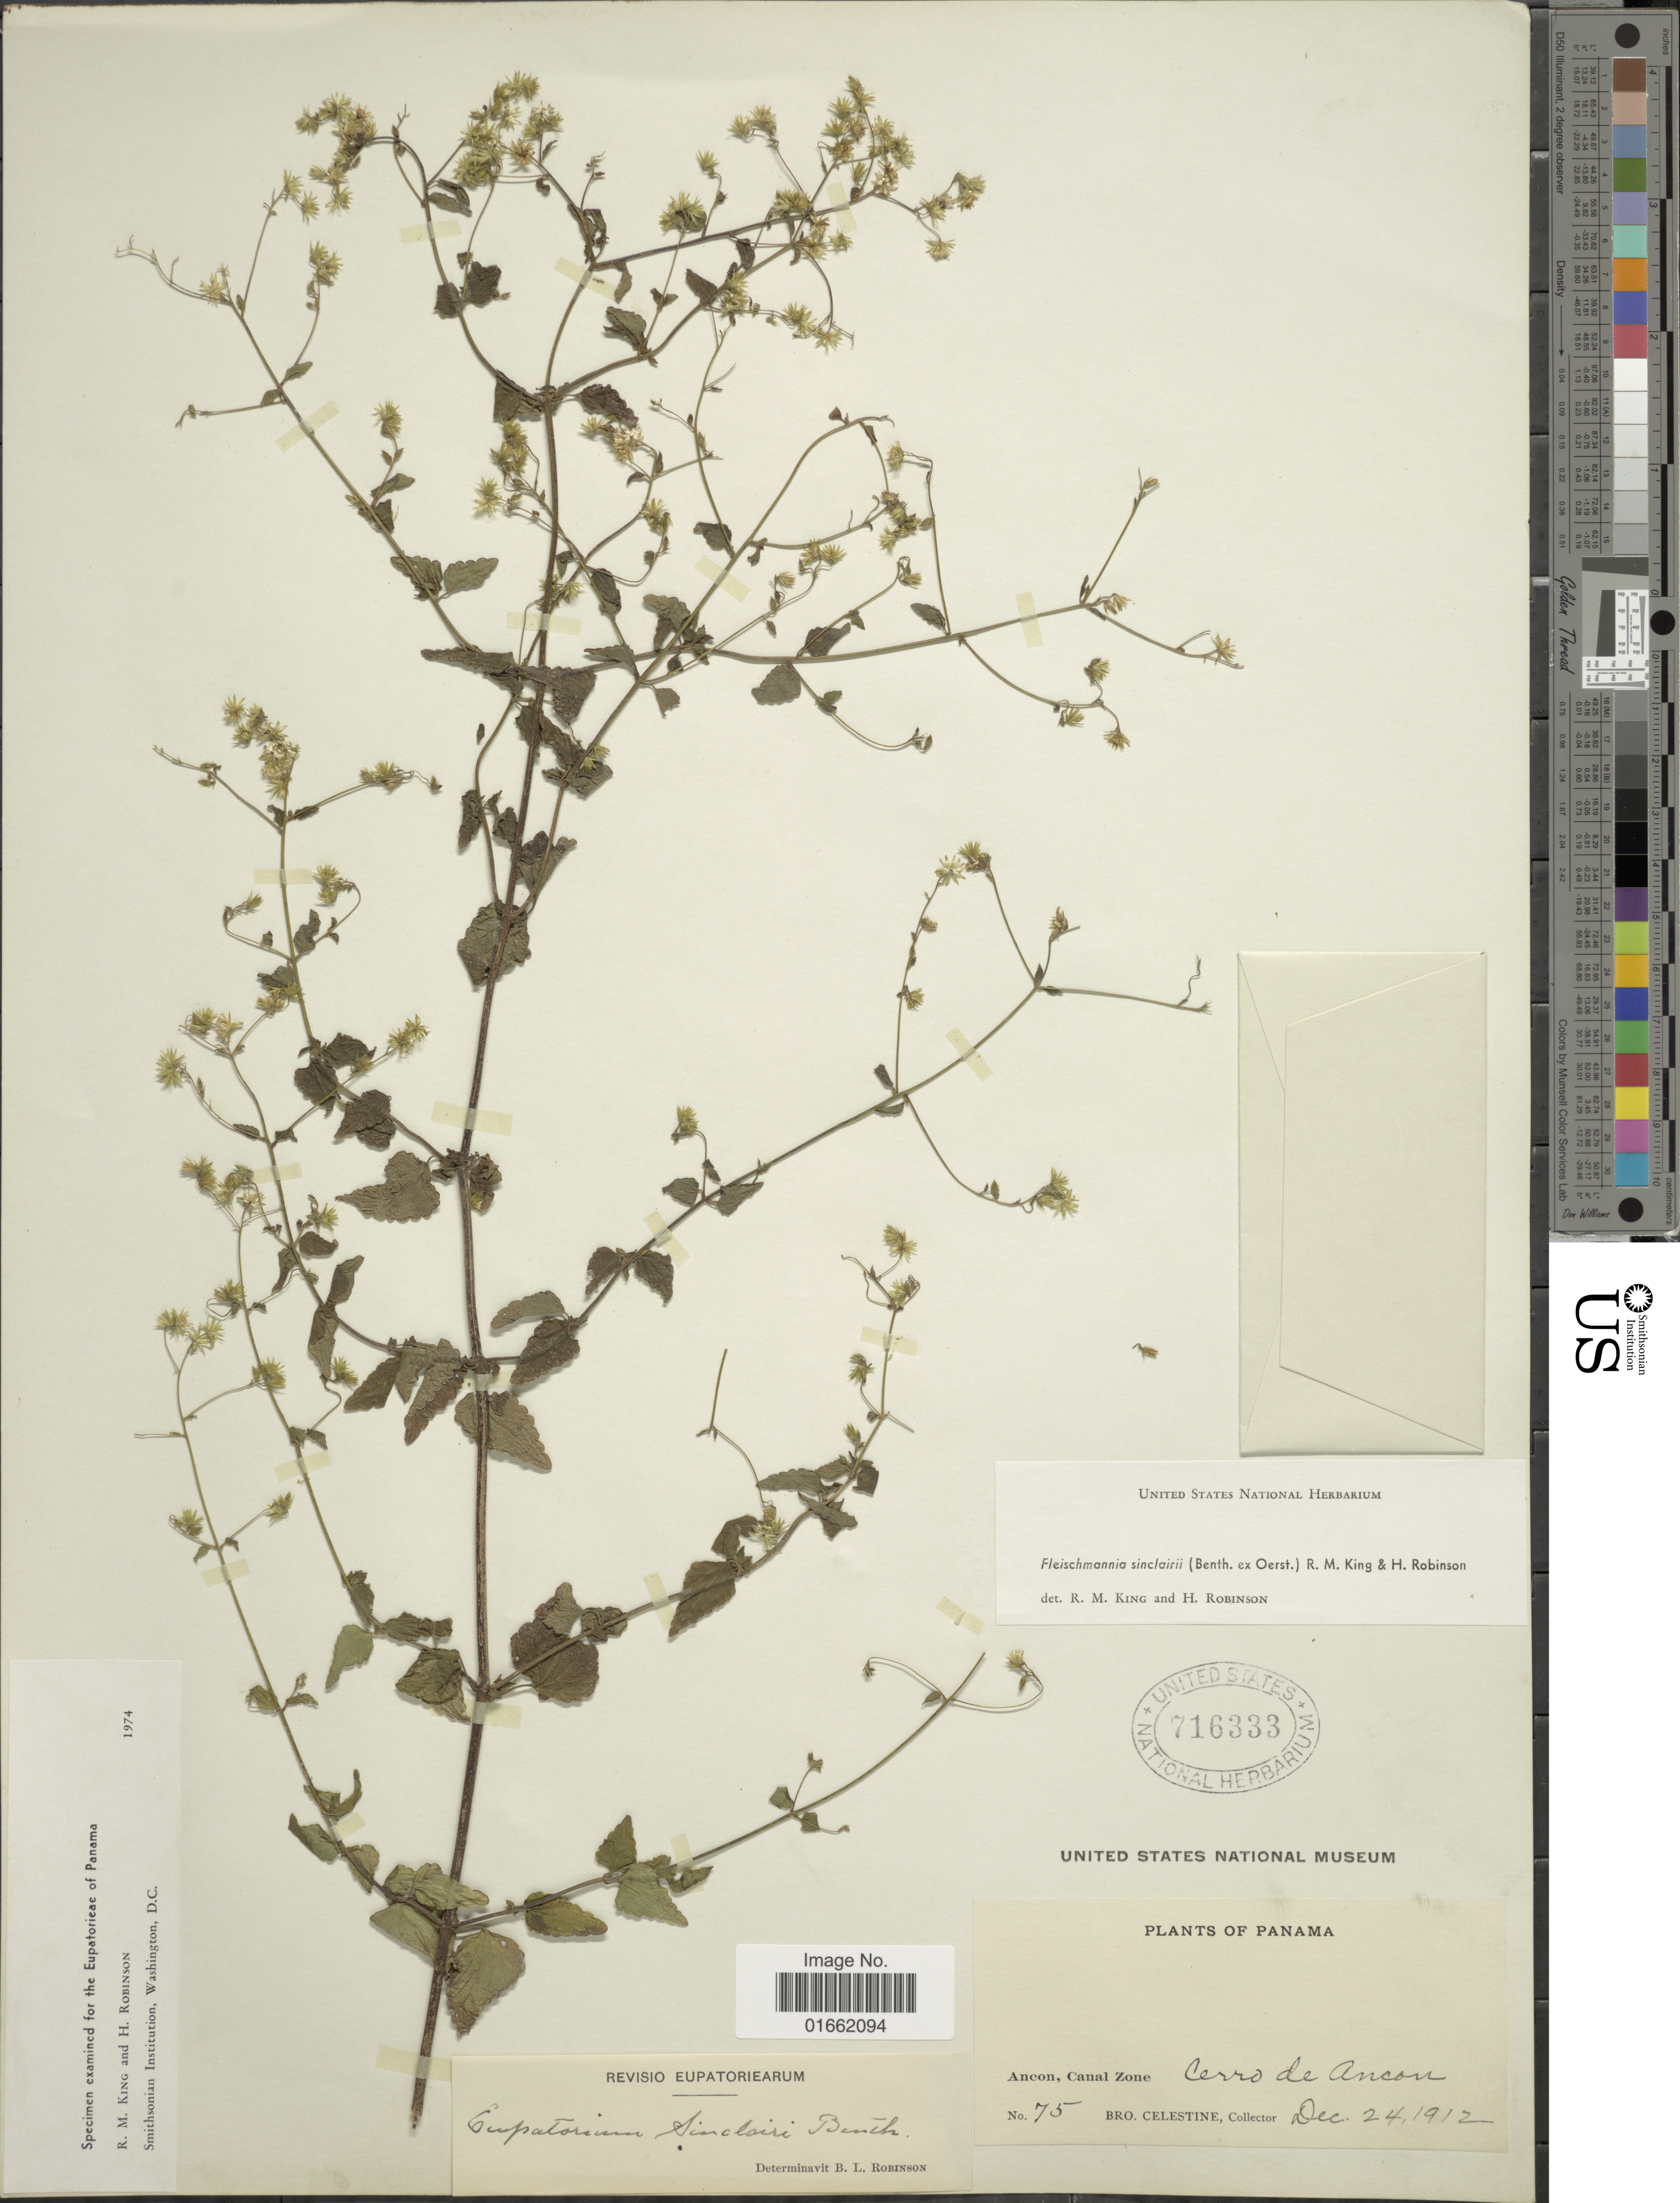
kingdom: Plantae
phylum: Tracheophyta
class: Magnoliopsida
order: Asterales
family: Asteraceae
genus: Fleischmannia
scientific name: Fleischmannia sinclairii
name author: (Benth. ex Oerst.) R.M. King & H. Rob.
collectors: B. Celestine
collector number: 75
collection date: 1912-12-24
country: Panama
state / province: Colón / Panamá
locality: Ancon, Canal Zone. Cerro de Ancon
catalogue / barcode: US 716333